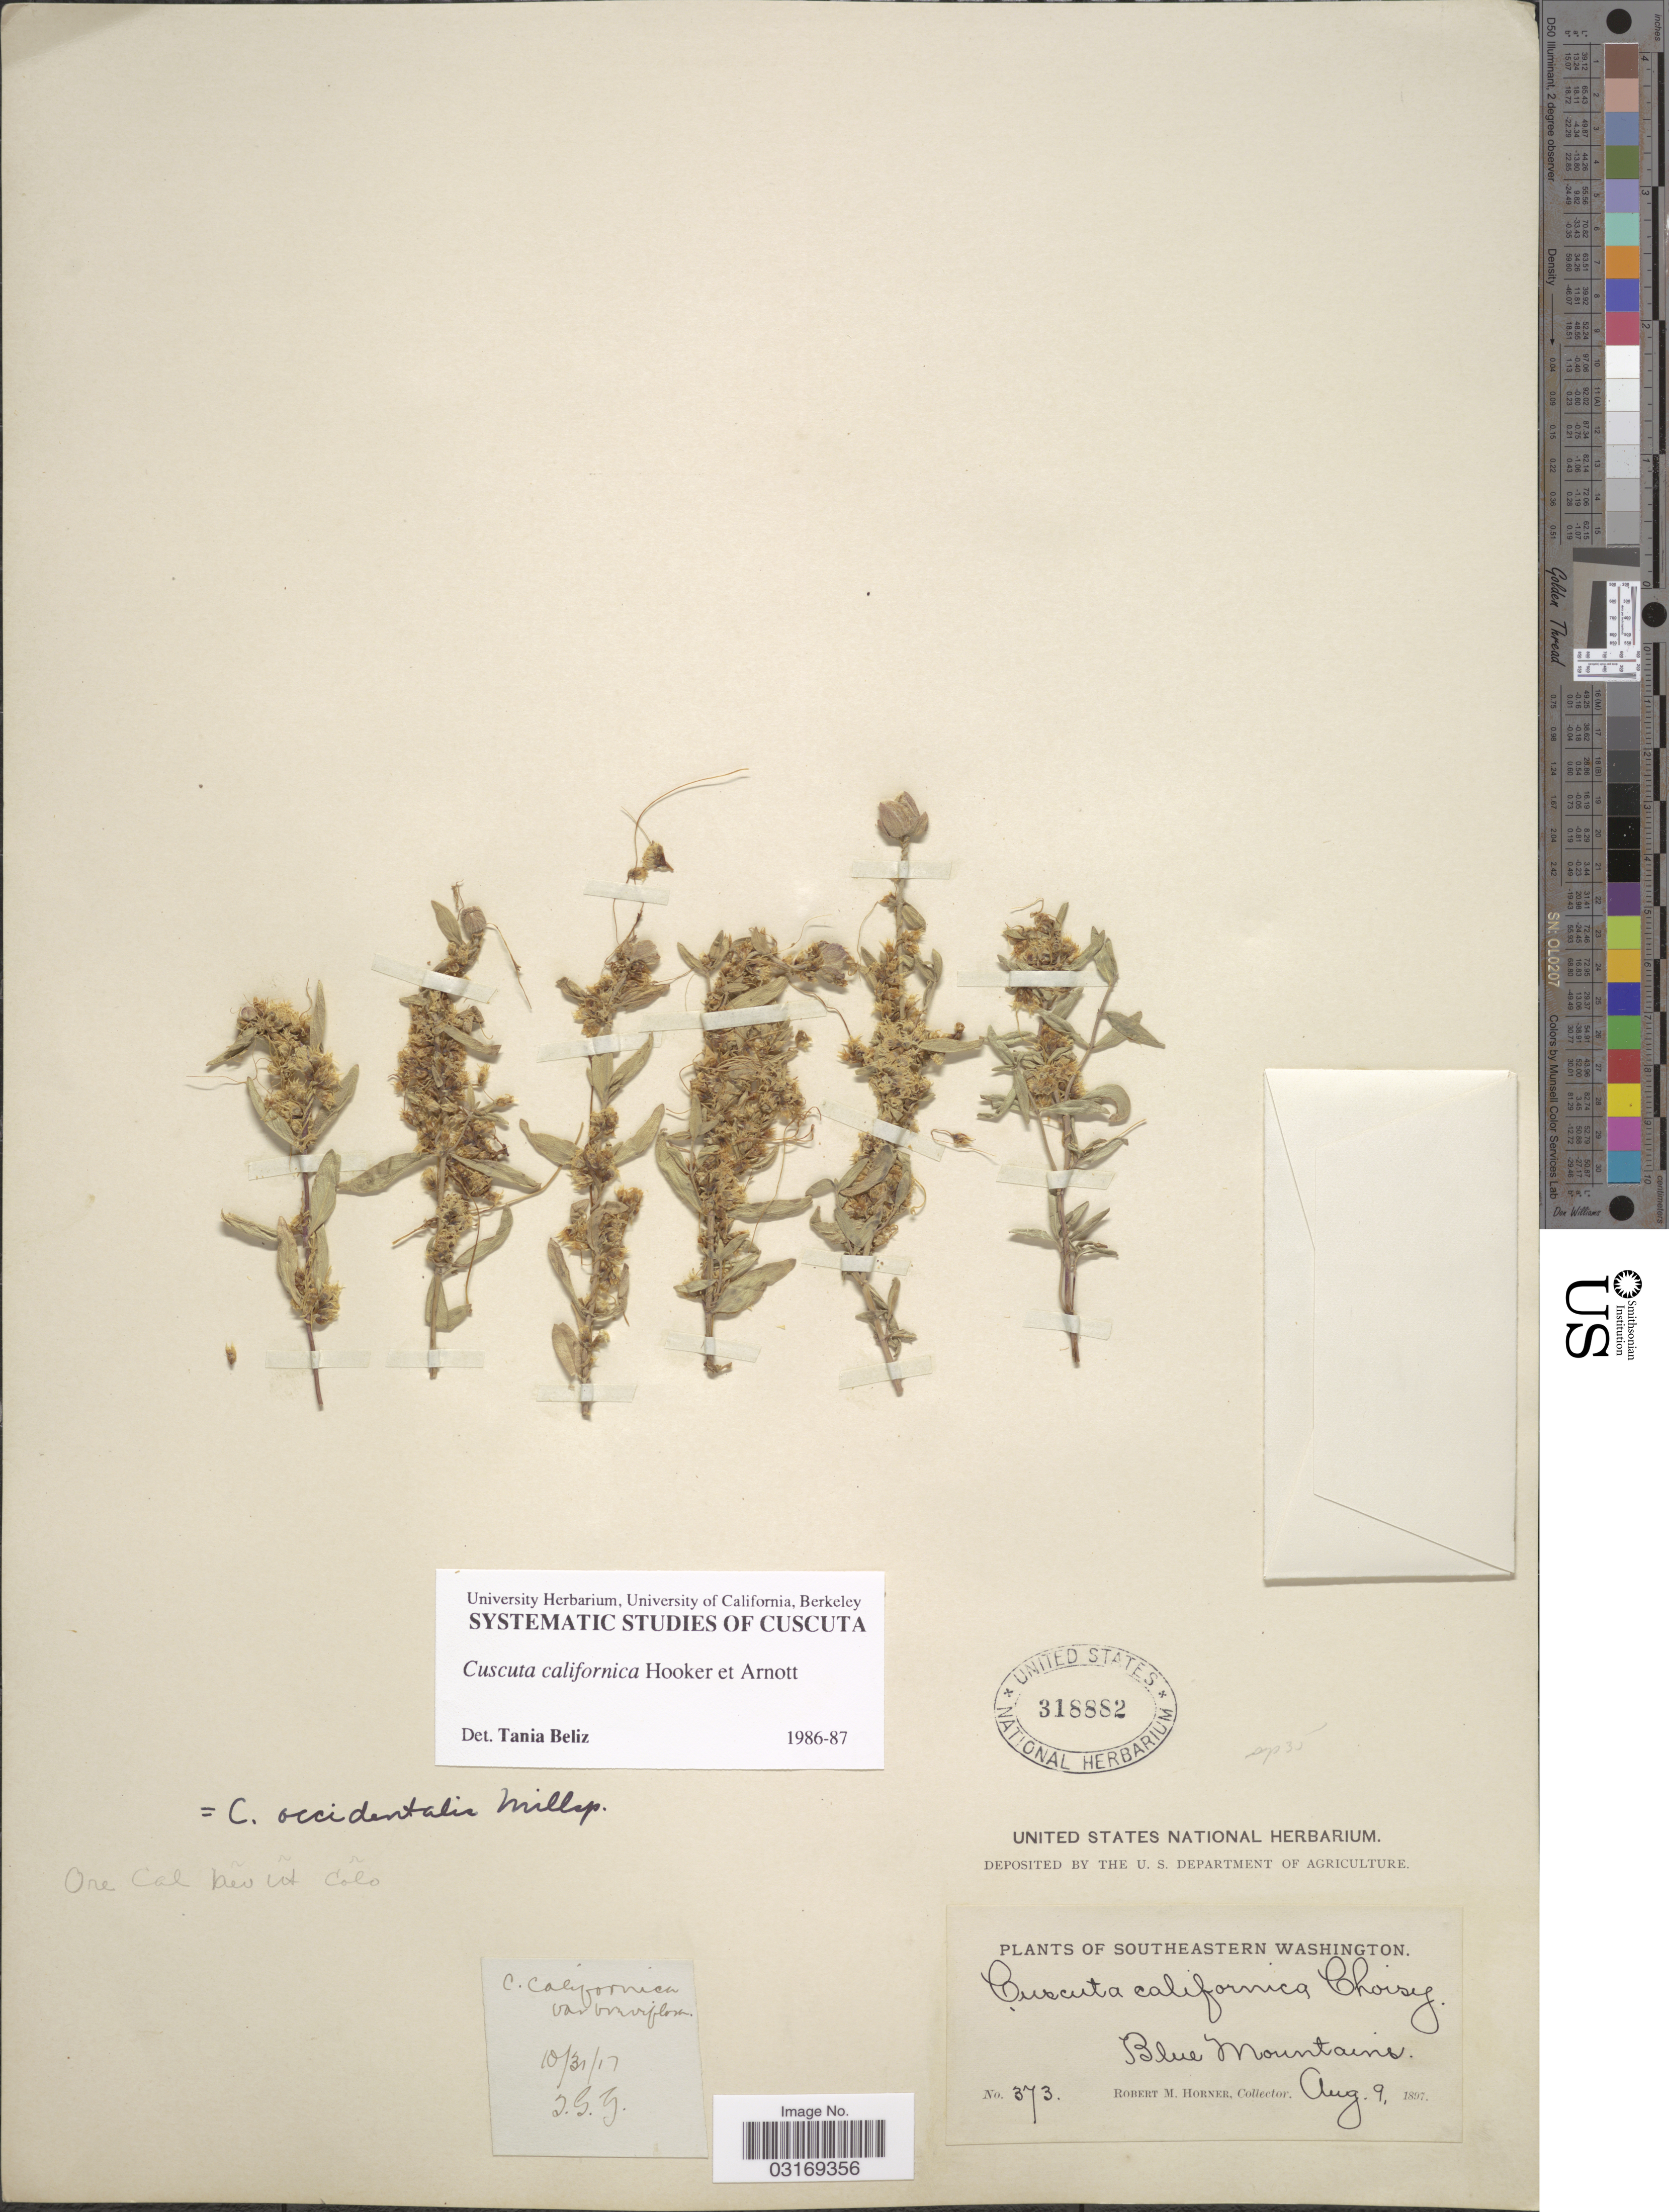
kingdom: Plantae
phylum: Tracheophyta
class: Magnoliopsida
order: Solanales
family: Convolvulaceae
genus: Cuscuta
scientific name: Cuscuta californica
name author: Hook. & Arn.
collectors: R. Horner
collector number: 373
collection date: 1897-08-09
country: United States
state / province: Washington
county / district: Clallam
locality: Southeastern Washington, Blue Mountains.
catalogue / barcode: US 318882